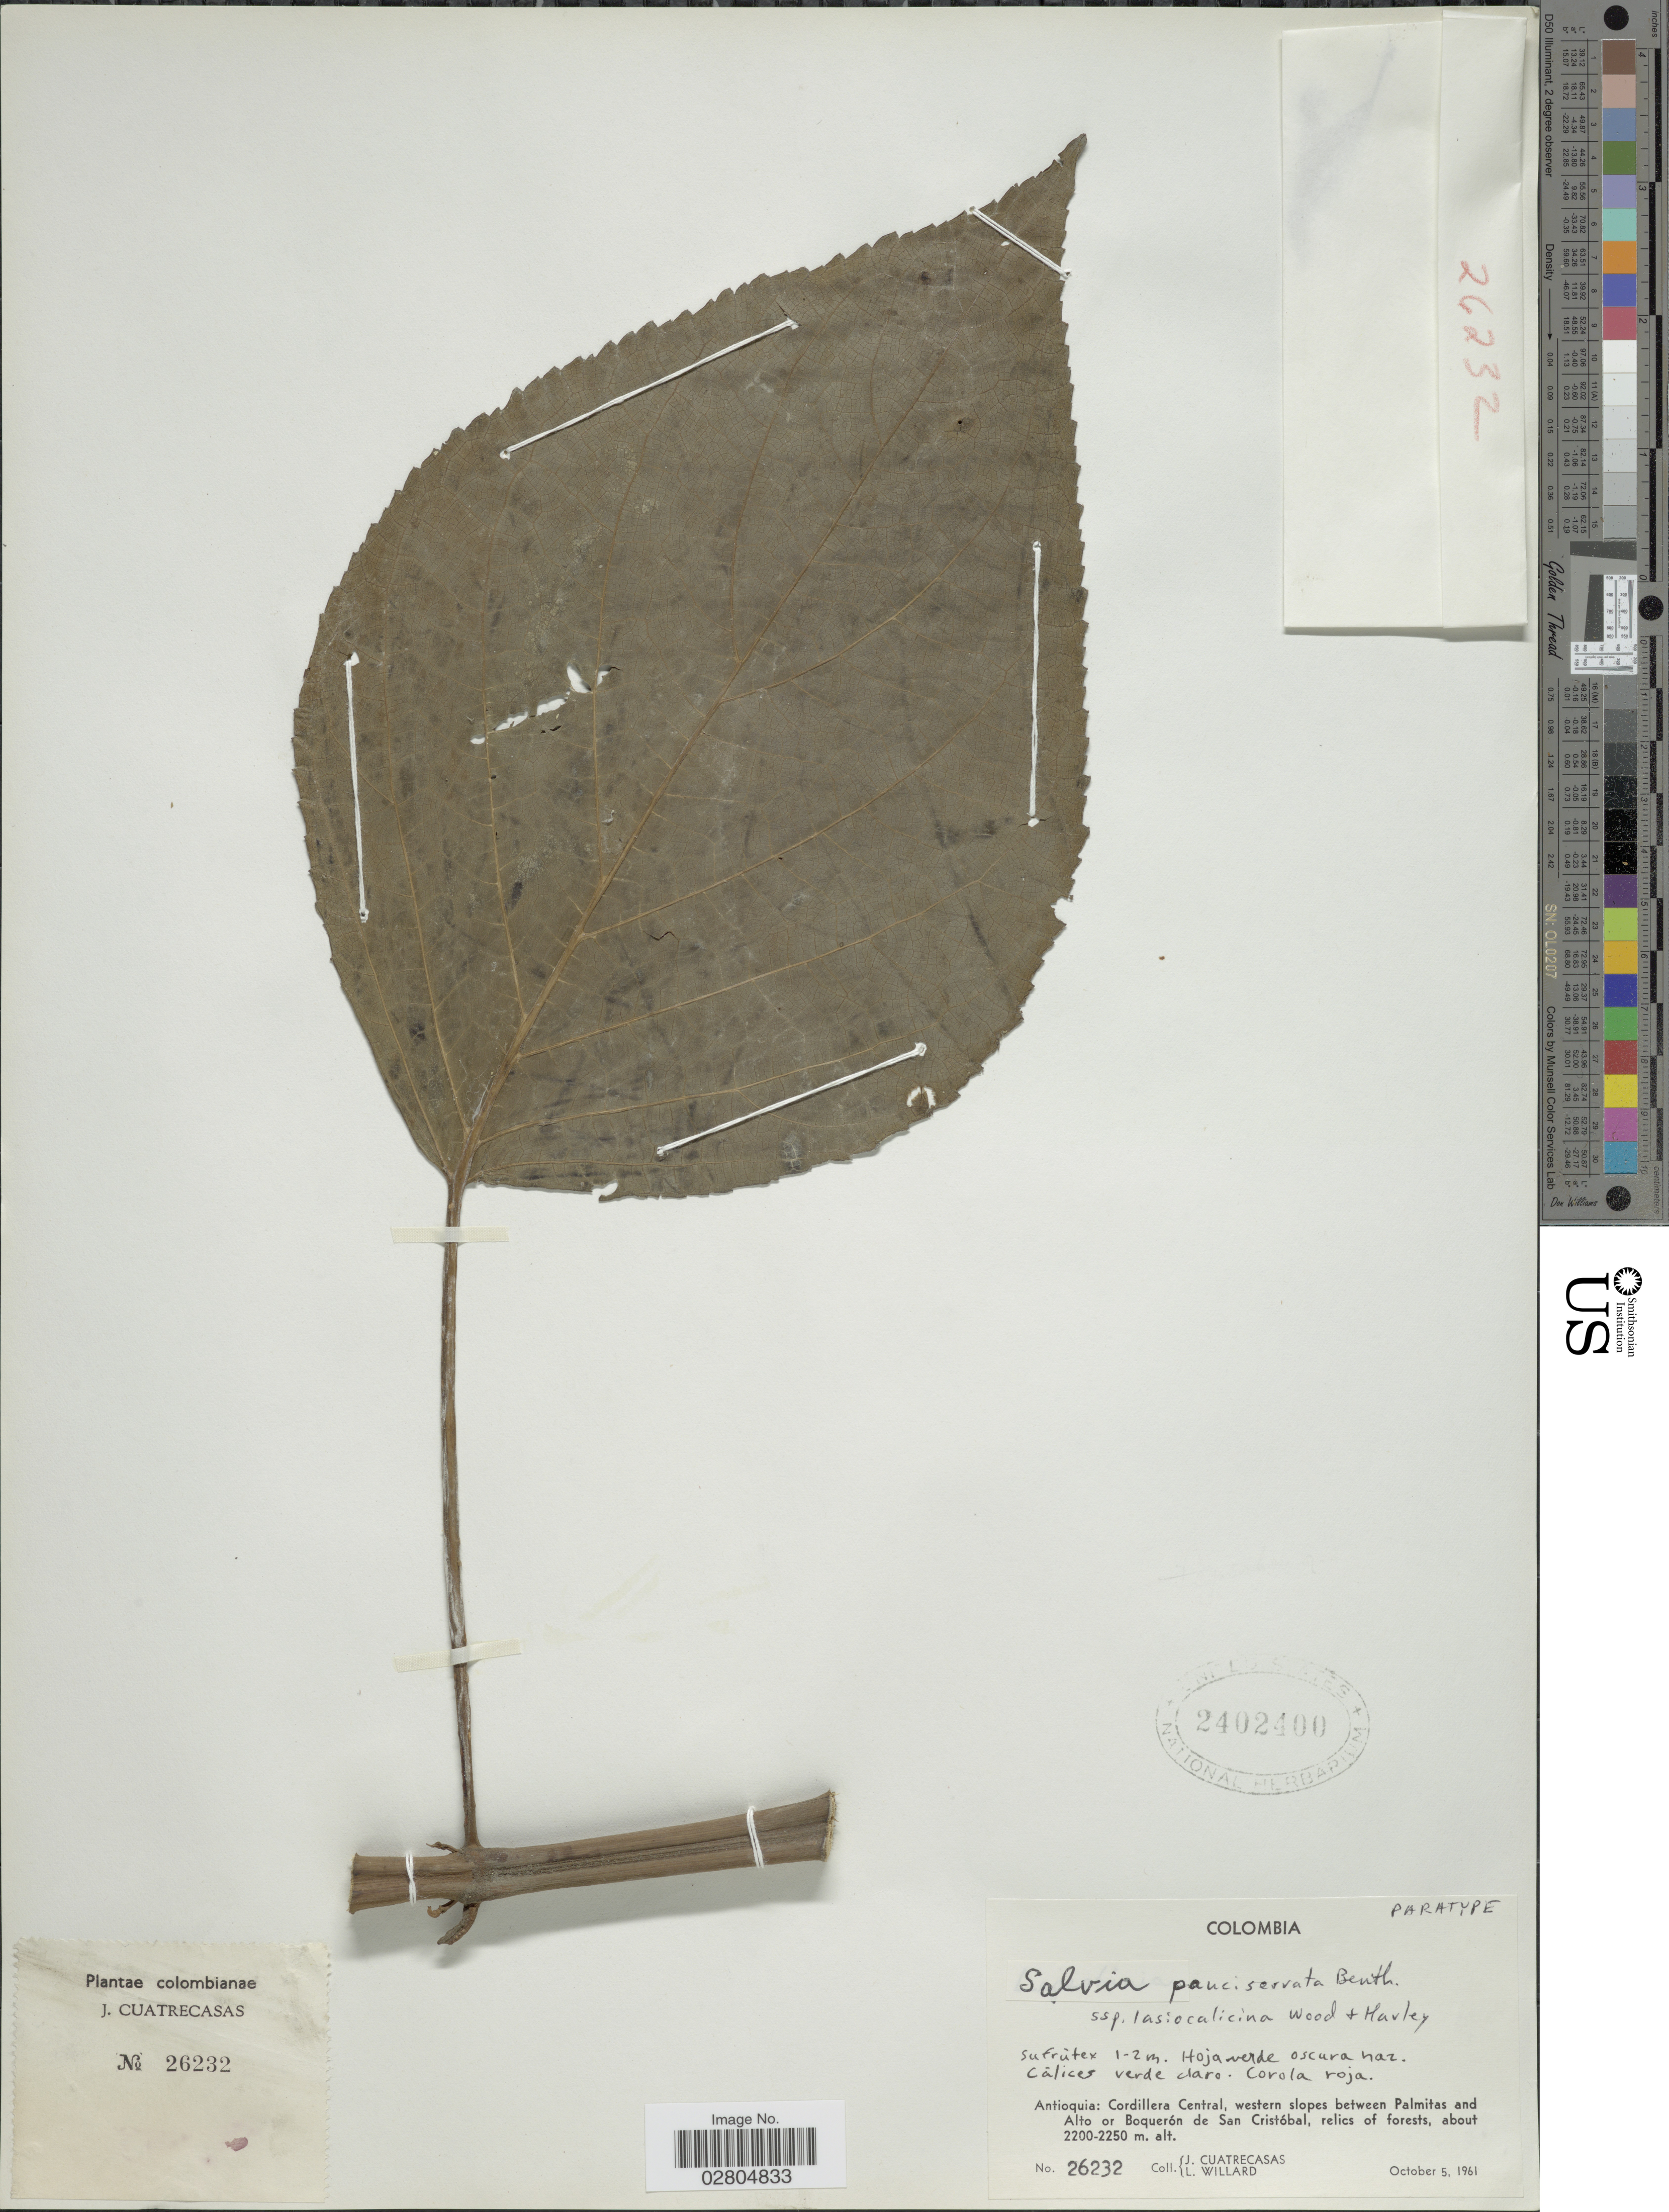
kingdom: Plantae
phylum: Tracheophyta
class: Magnoliopsida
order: Lamiales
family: Lamiaceae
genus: Salvia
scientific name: Salvia pauciserrata subsp. lasiocalicina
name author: J.R.I. Wood & Harley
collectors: J. Cuatrecasas & L. Willard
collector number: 26232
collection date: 1961-10-05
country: Colombia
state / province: Antioquia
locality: Cordillera Central, western slopes between Palmitas and Alto or Boquerón de San Cristóbal.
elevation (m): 2200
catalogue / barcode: US 2402400